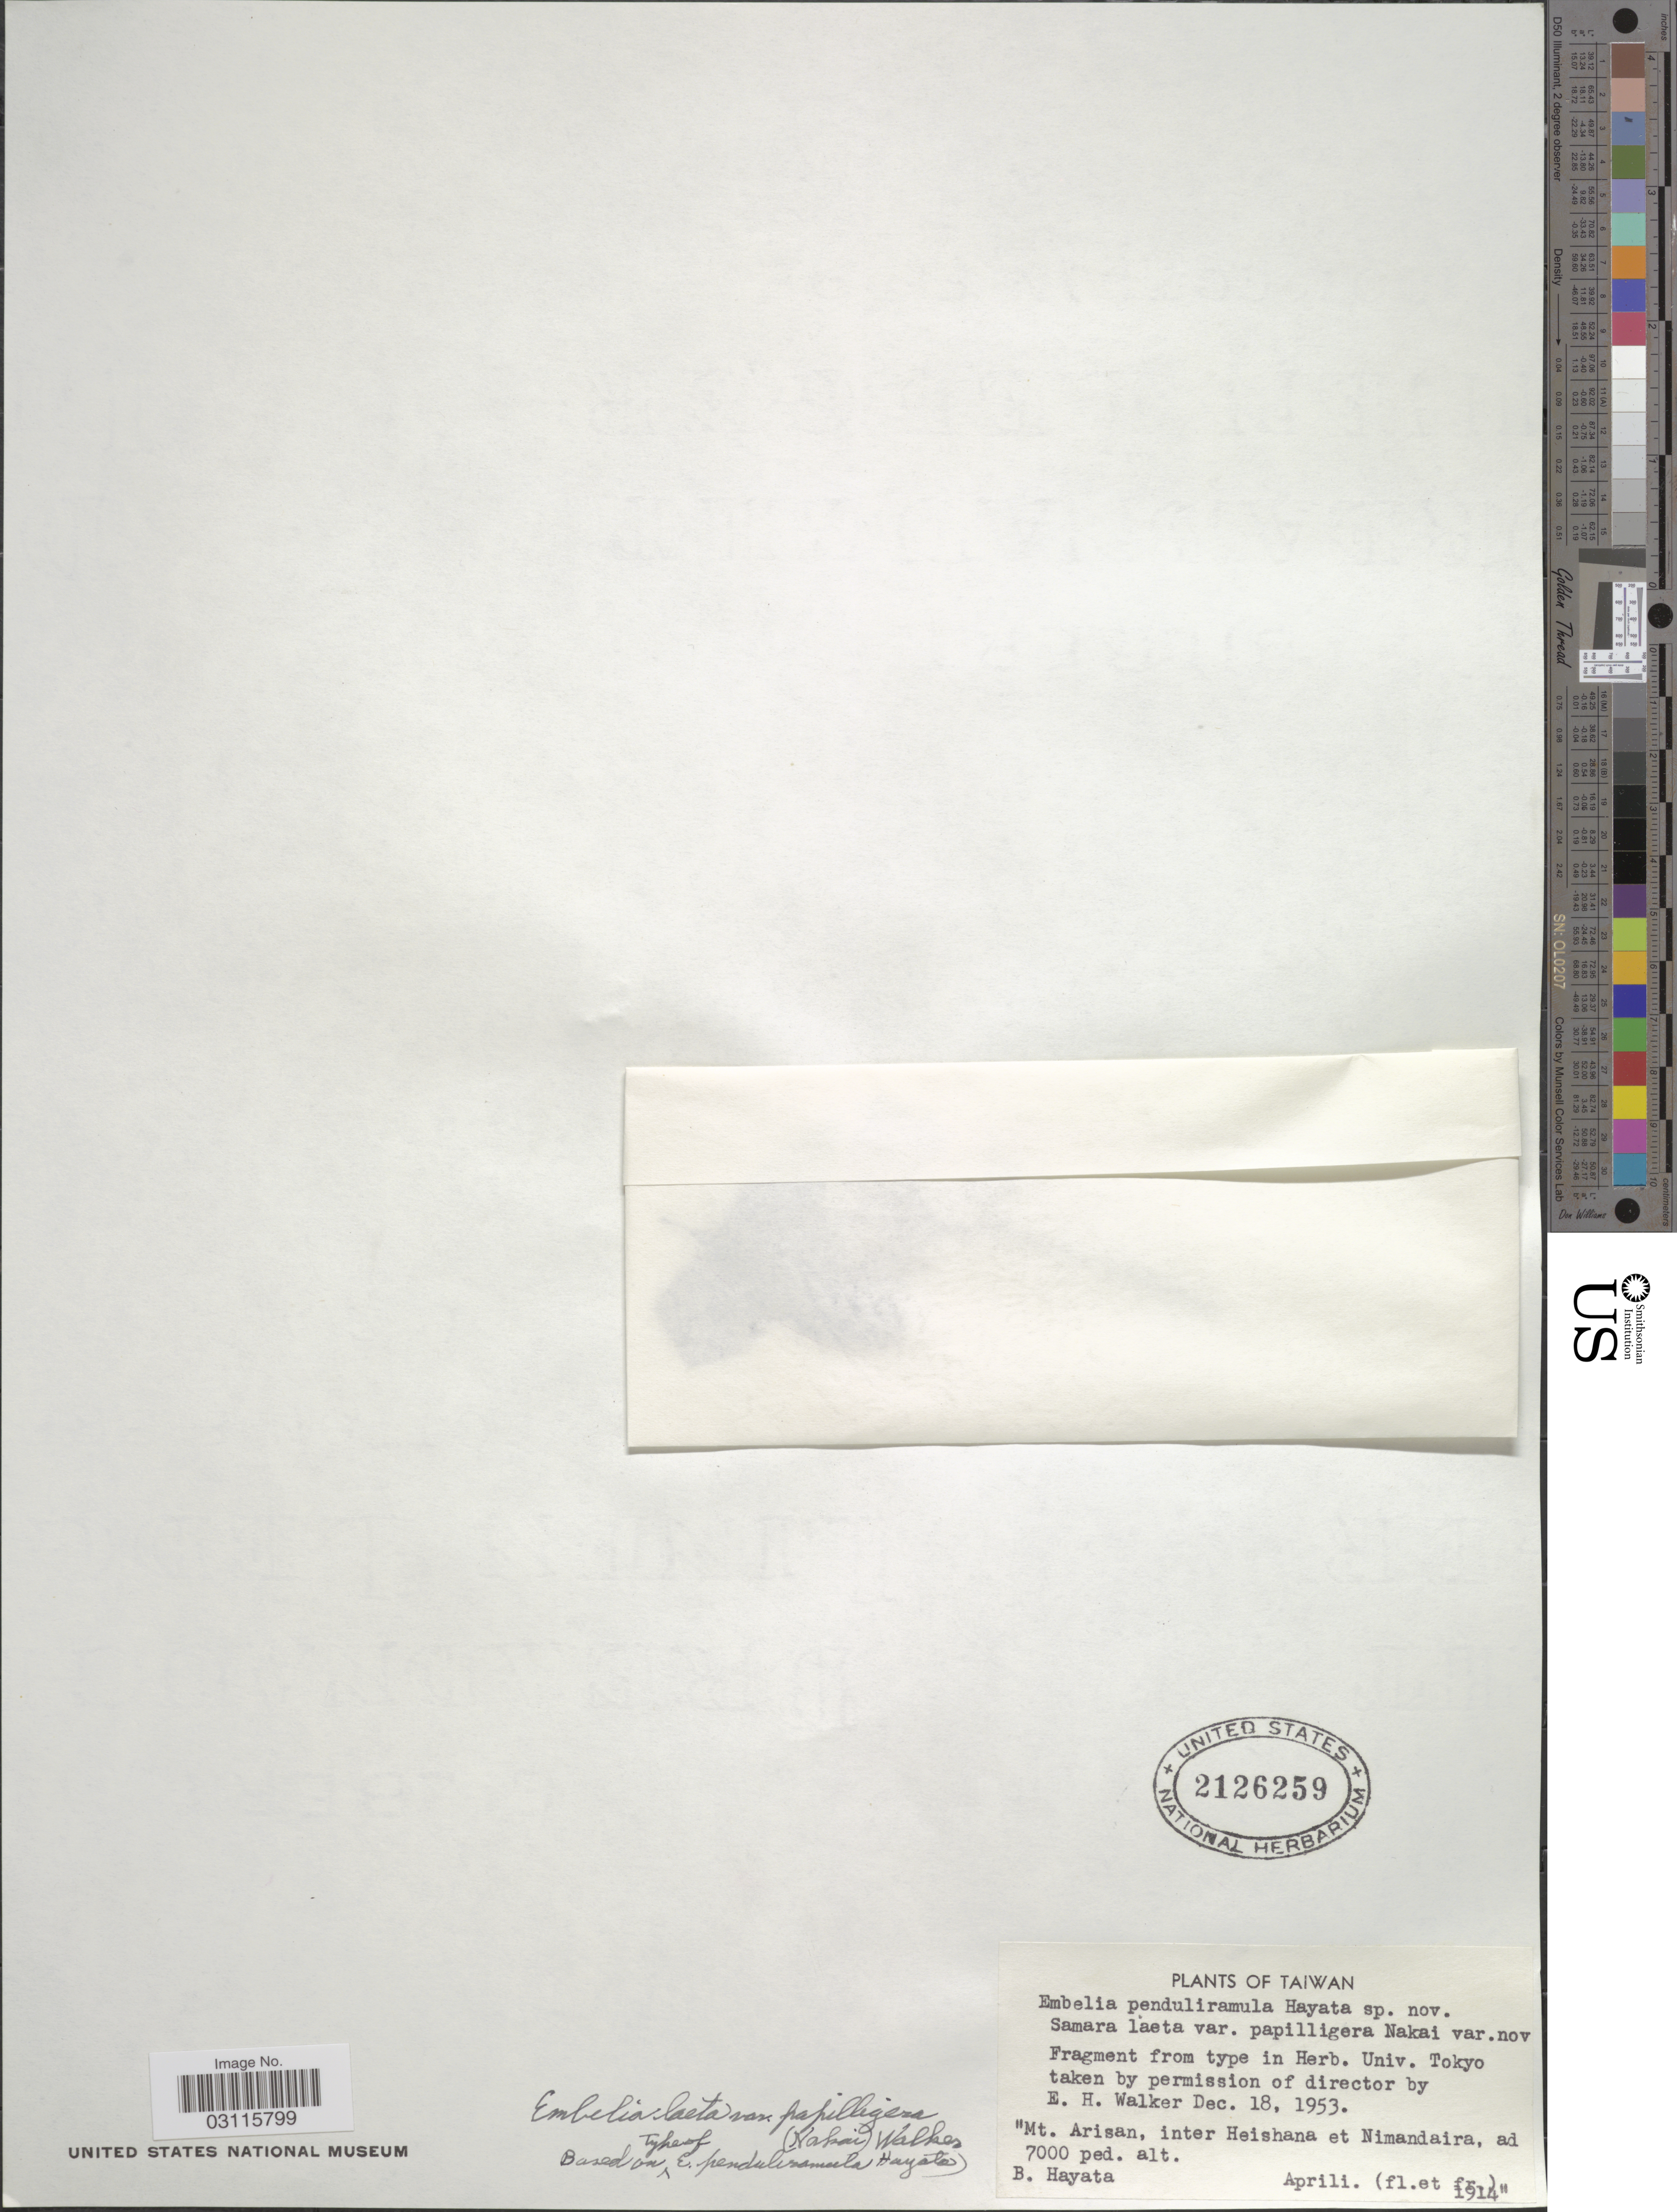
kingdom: Plantae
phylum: Tracheophyta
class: Magnoliopsida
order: Ericales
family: Primulaceae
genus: Embelia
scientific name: Embelia laeta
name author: (L.) Mez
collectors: B. Hayata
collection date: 1953-12-18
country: Taiwan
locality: Mt. Arisan, inter Heishana et nimandaira.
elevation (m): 2134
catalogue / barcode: US 2126259